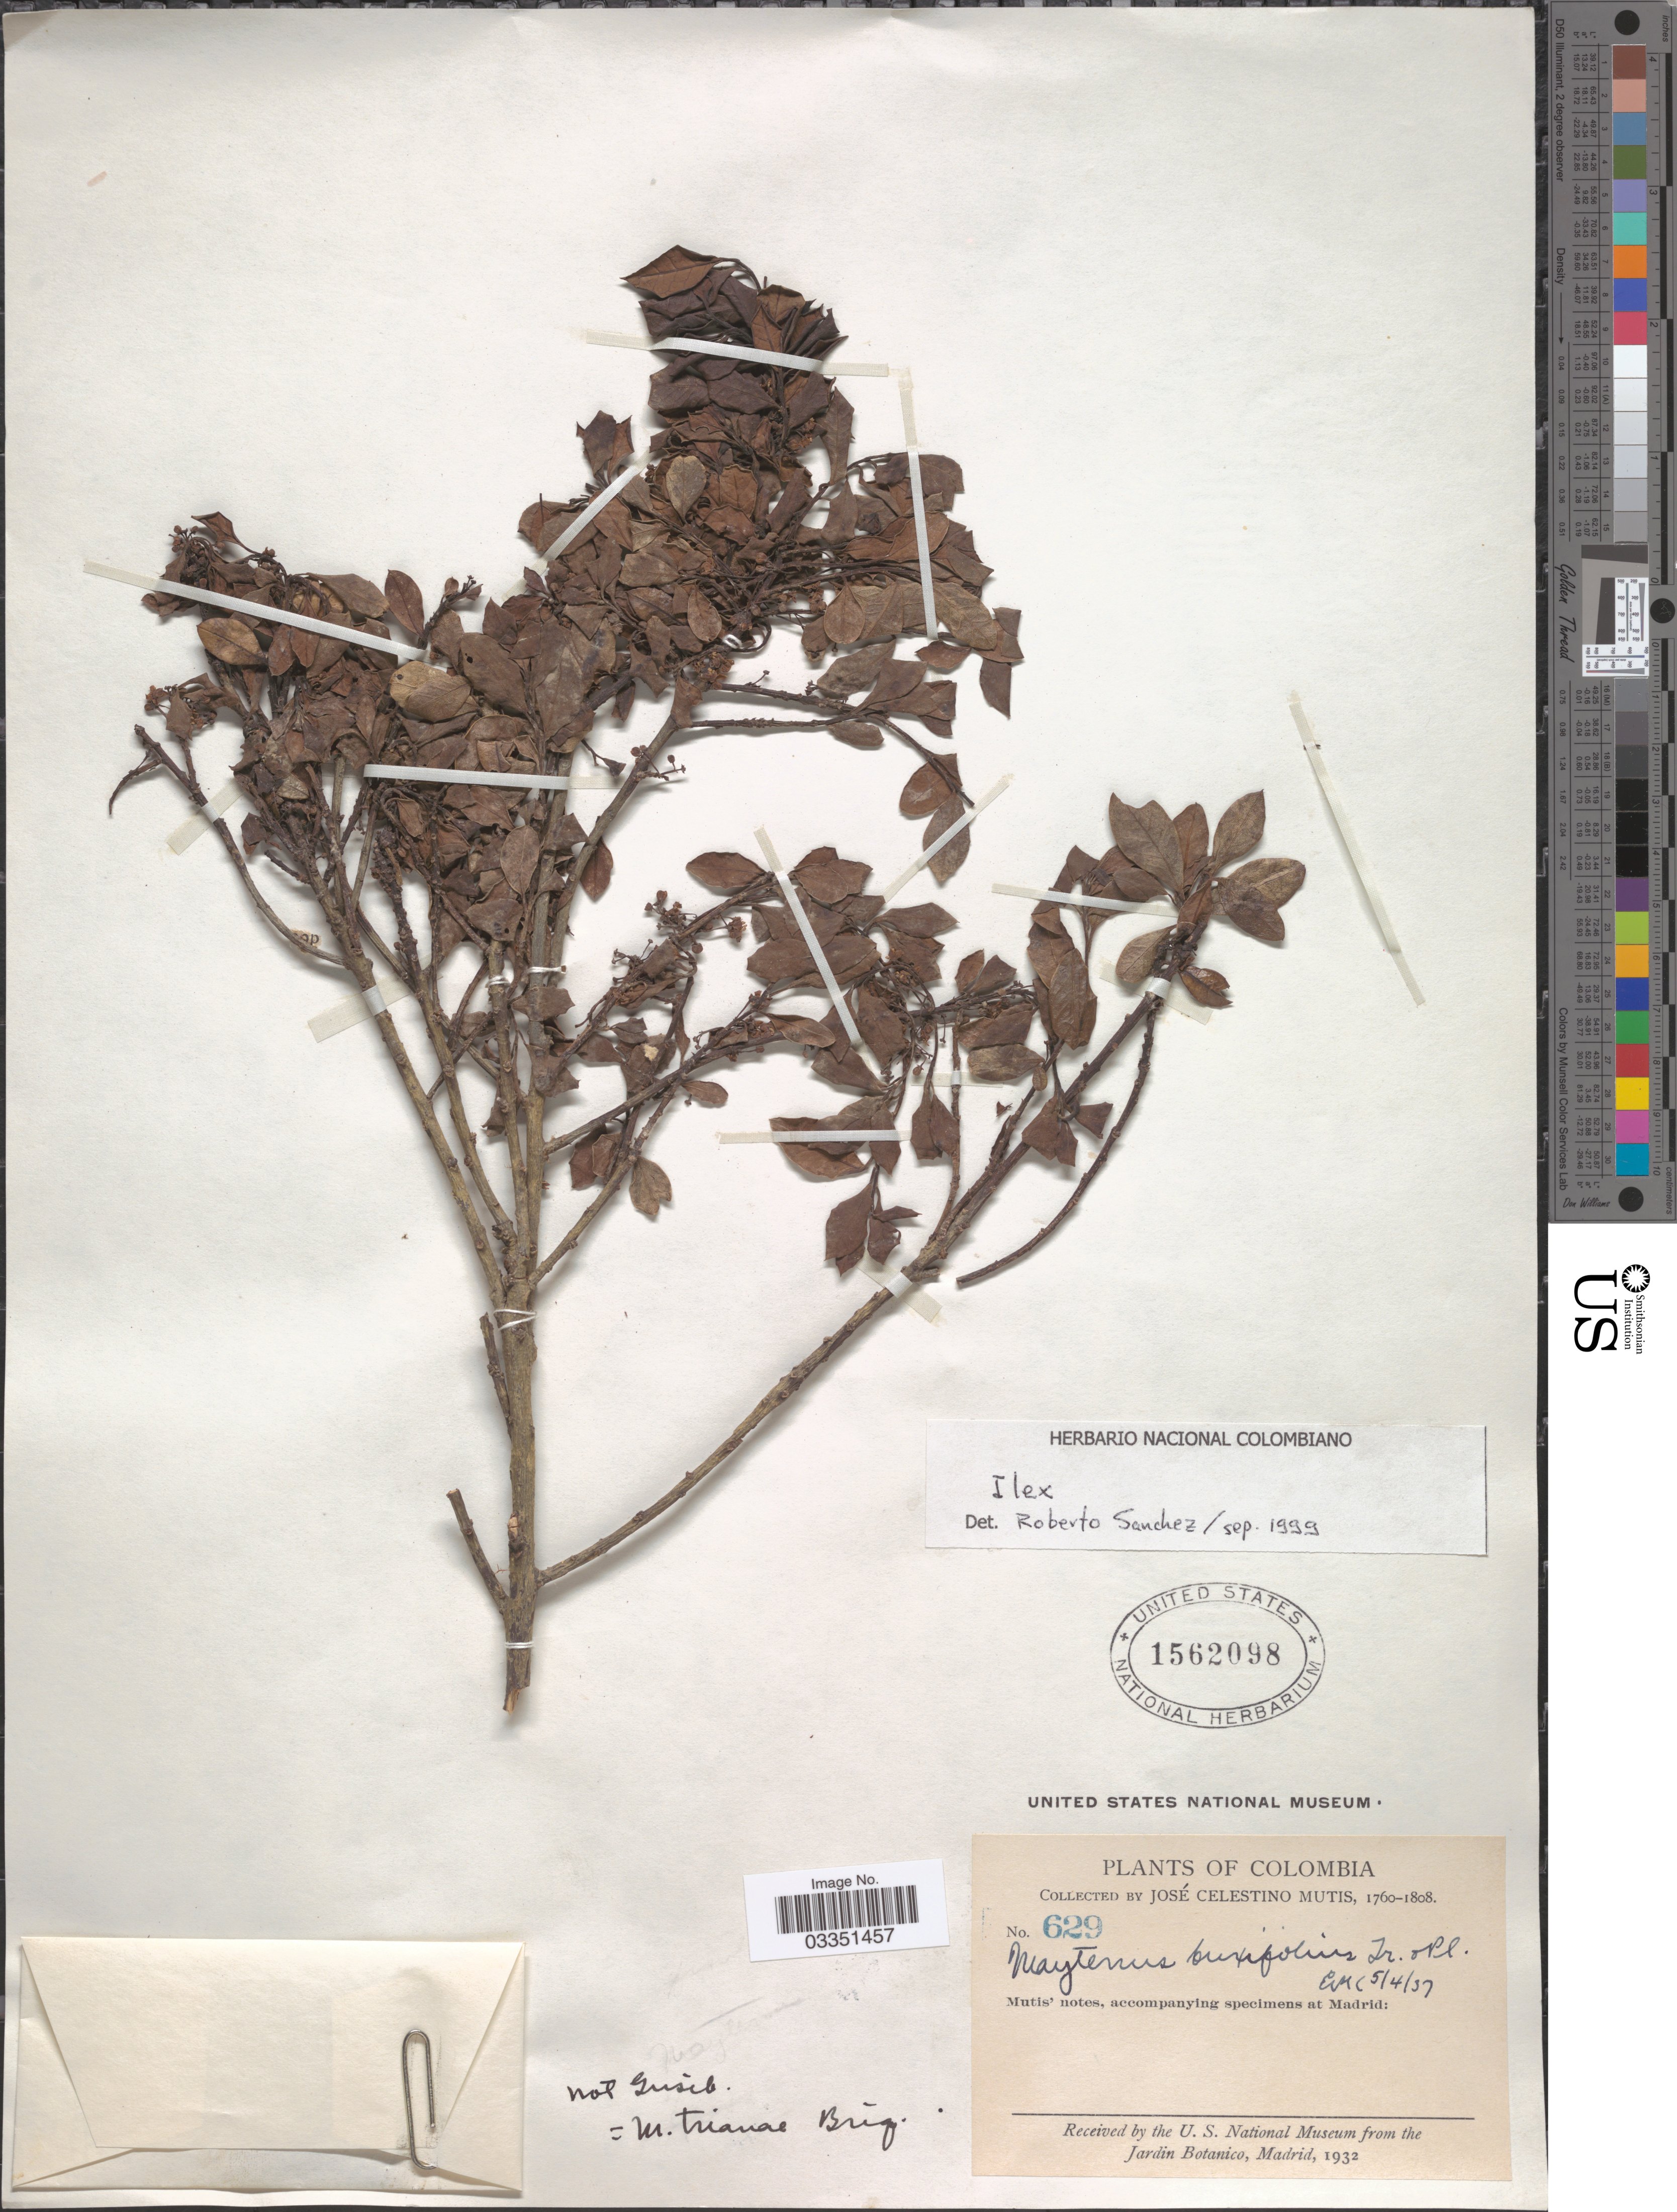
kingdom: Plantae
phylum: Tracheophyta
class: Magnoliopsida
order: Aquifoliales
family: Aquifoliaceae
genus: Ilex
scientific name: Ilex sp.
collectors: J. C. B. Mutis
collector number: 629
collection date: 1760/1808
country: Colombia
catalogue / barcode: US 1562098